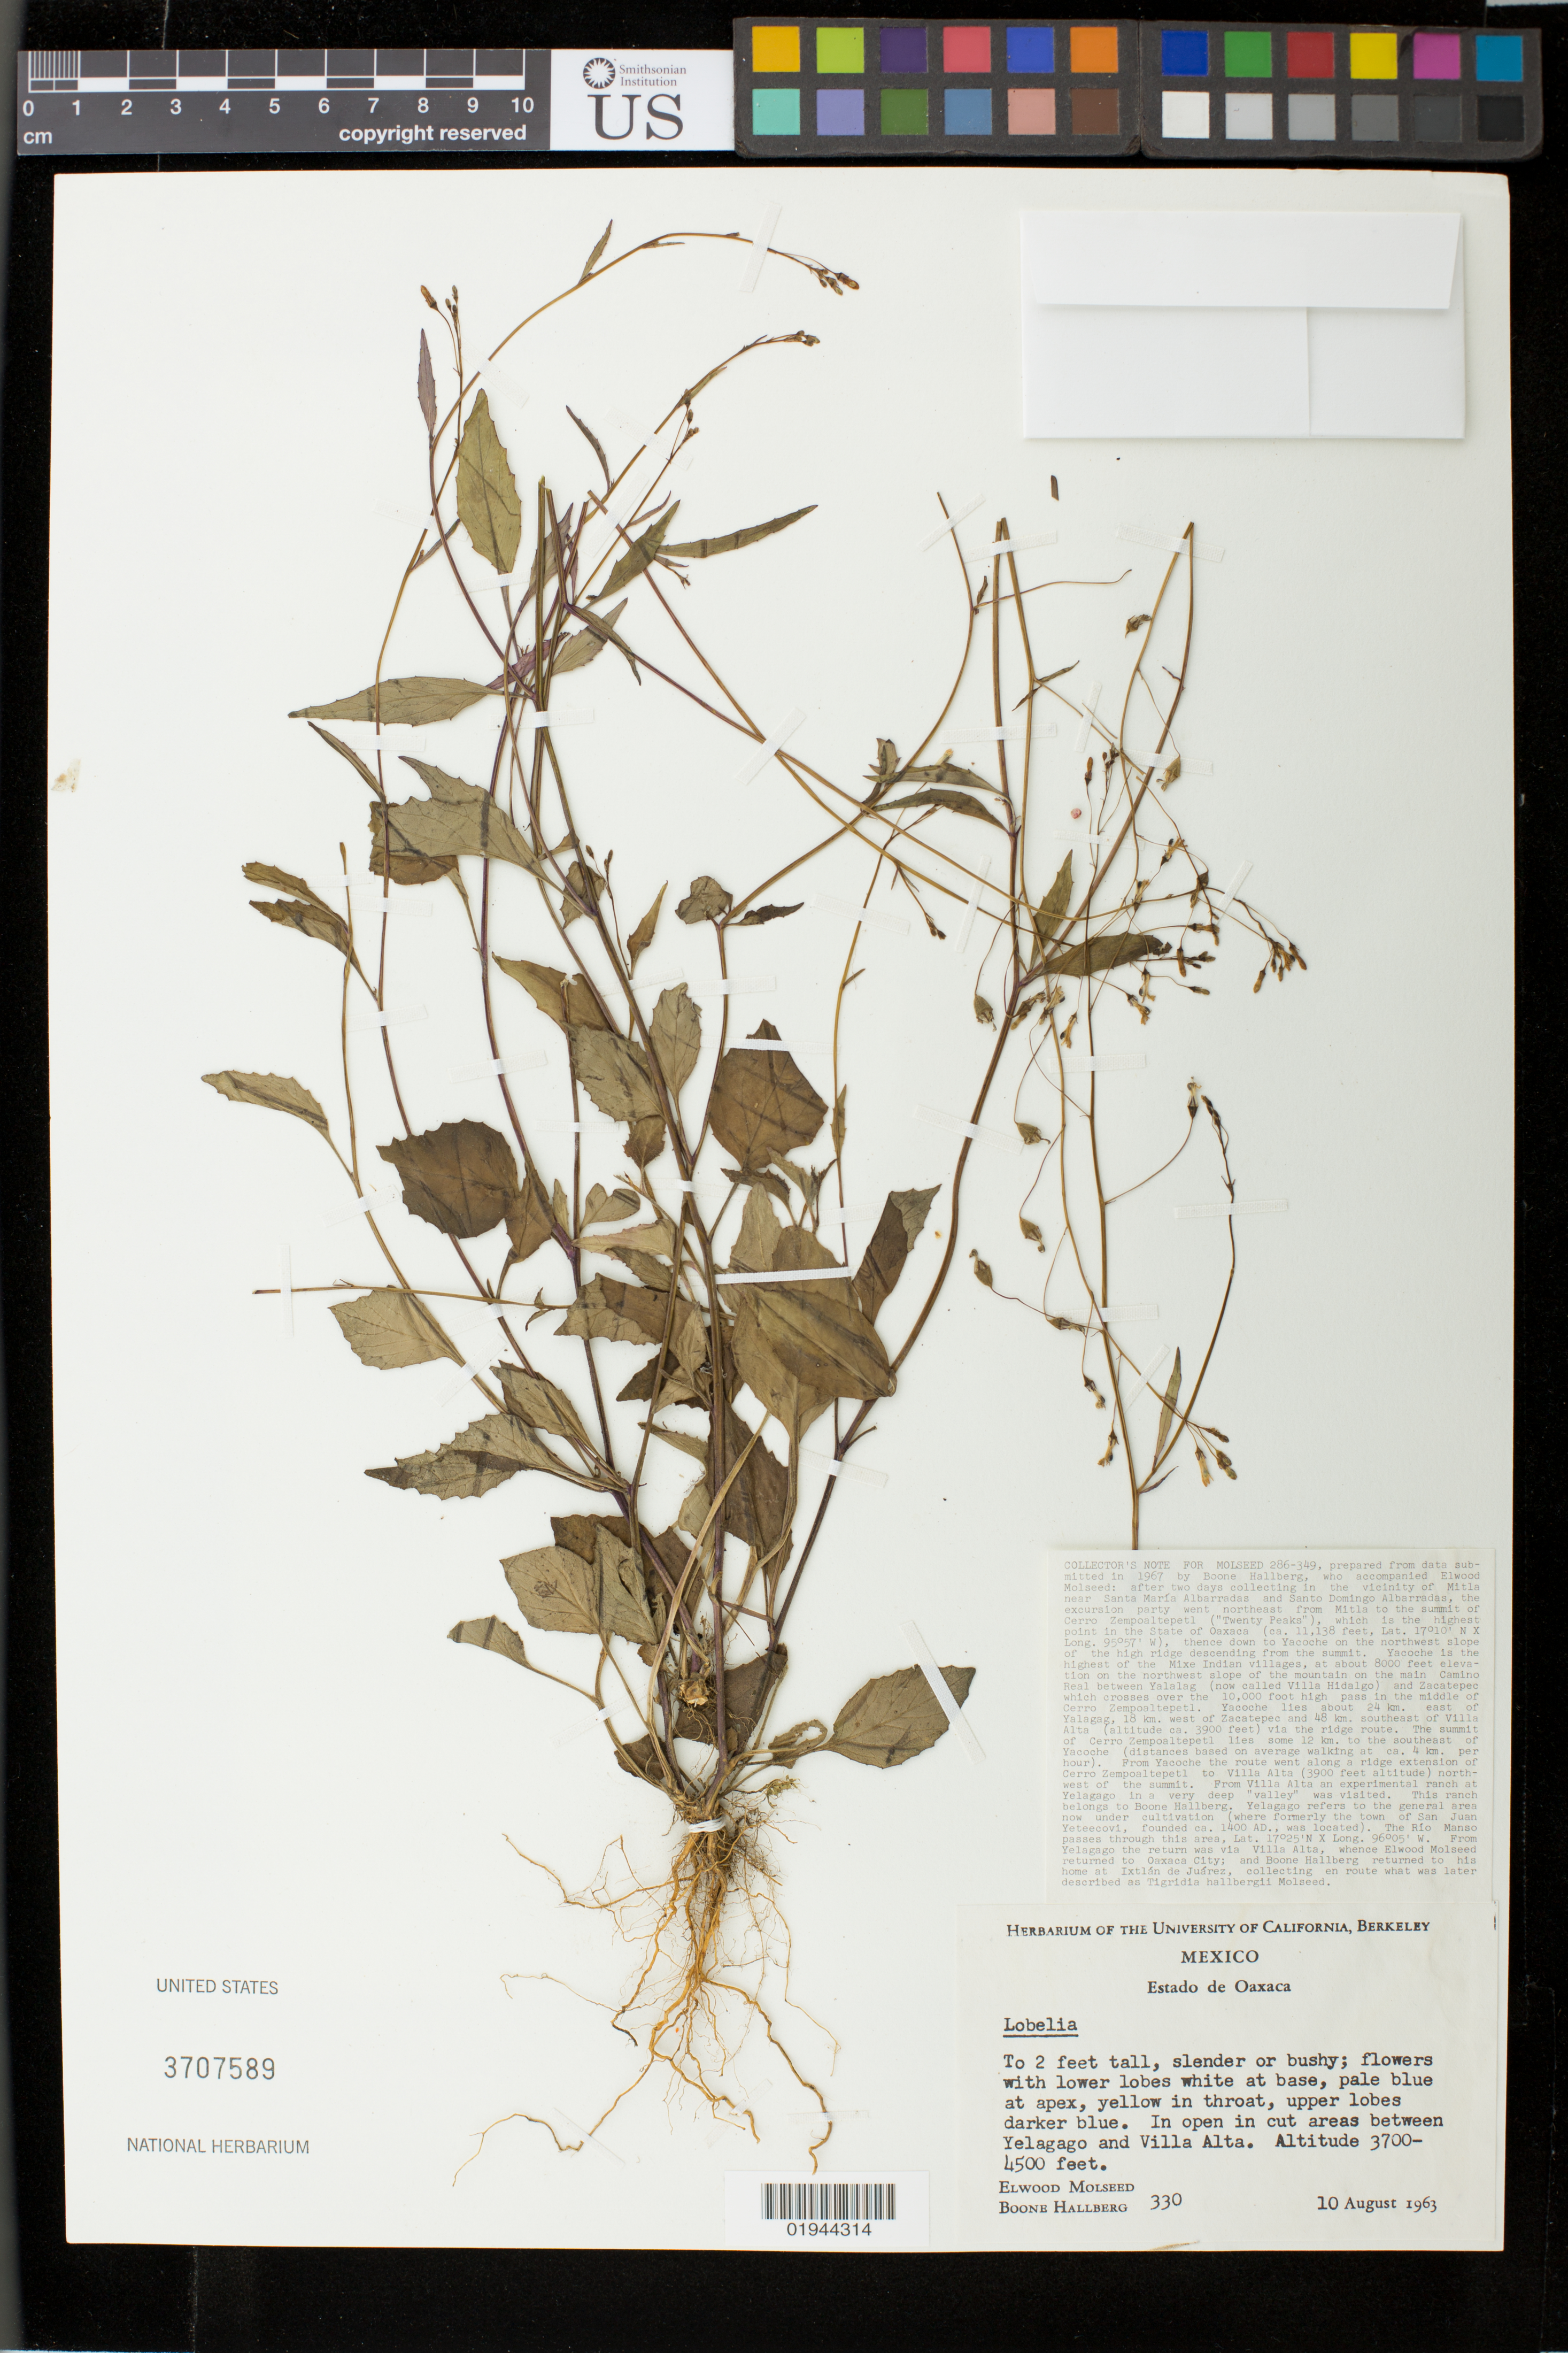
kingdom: Plantae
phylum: Tracheophyta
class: Magnoliopsida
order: Asterales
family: Campanulaceae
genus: Lobelia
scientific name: Lobelia sp.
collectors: E. W. Molseed & B. Hallberg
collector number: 330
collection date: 1963-08-10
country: Mexico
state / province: Oaxaca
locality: Between Yelagago and Villa Alta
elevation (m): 3700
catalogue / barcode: US 3707589